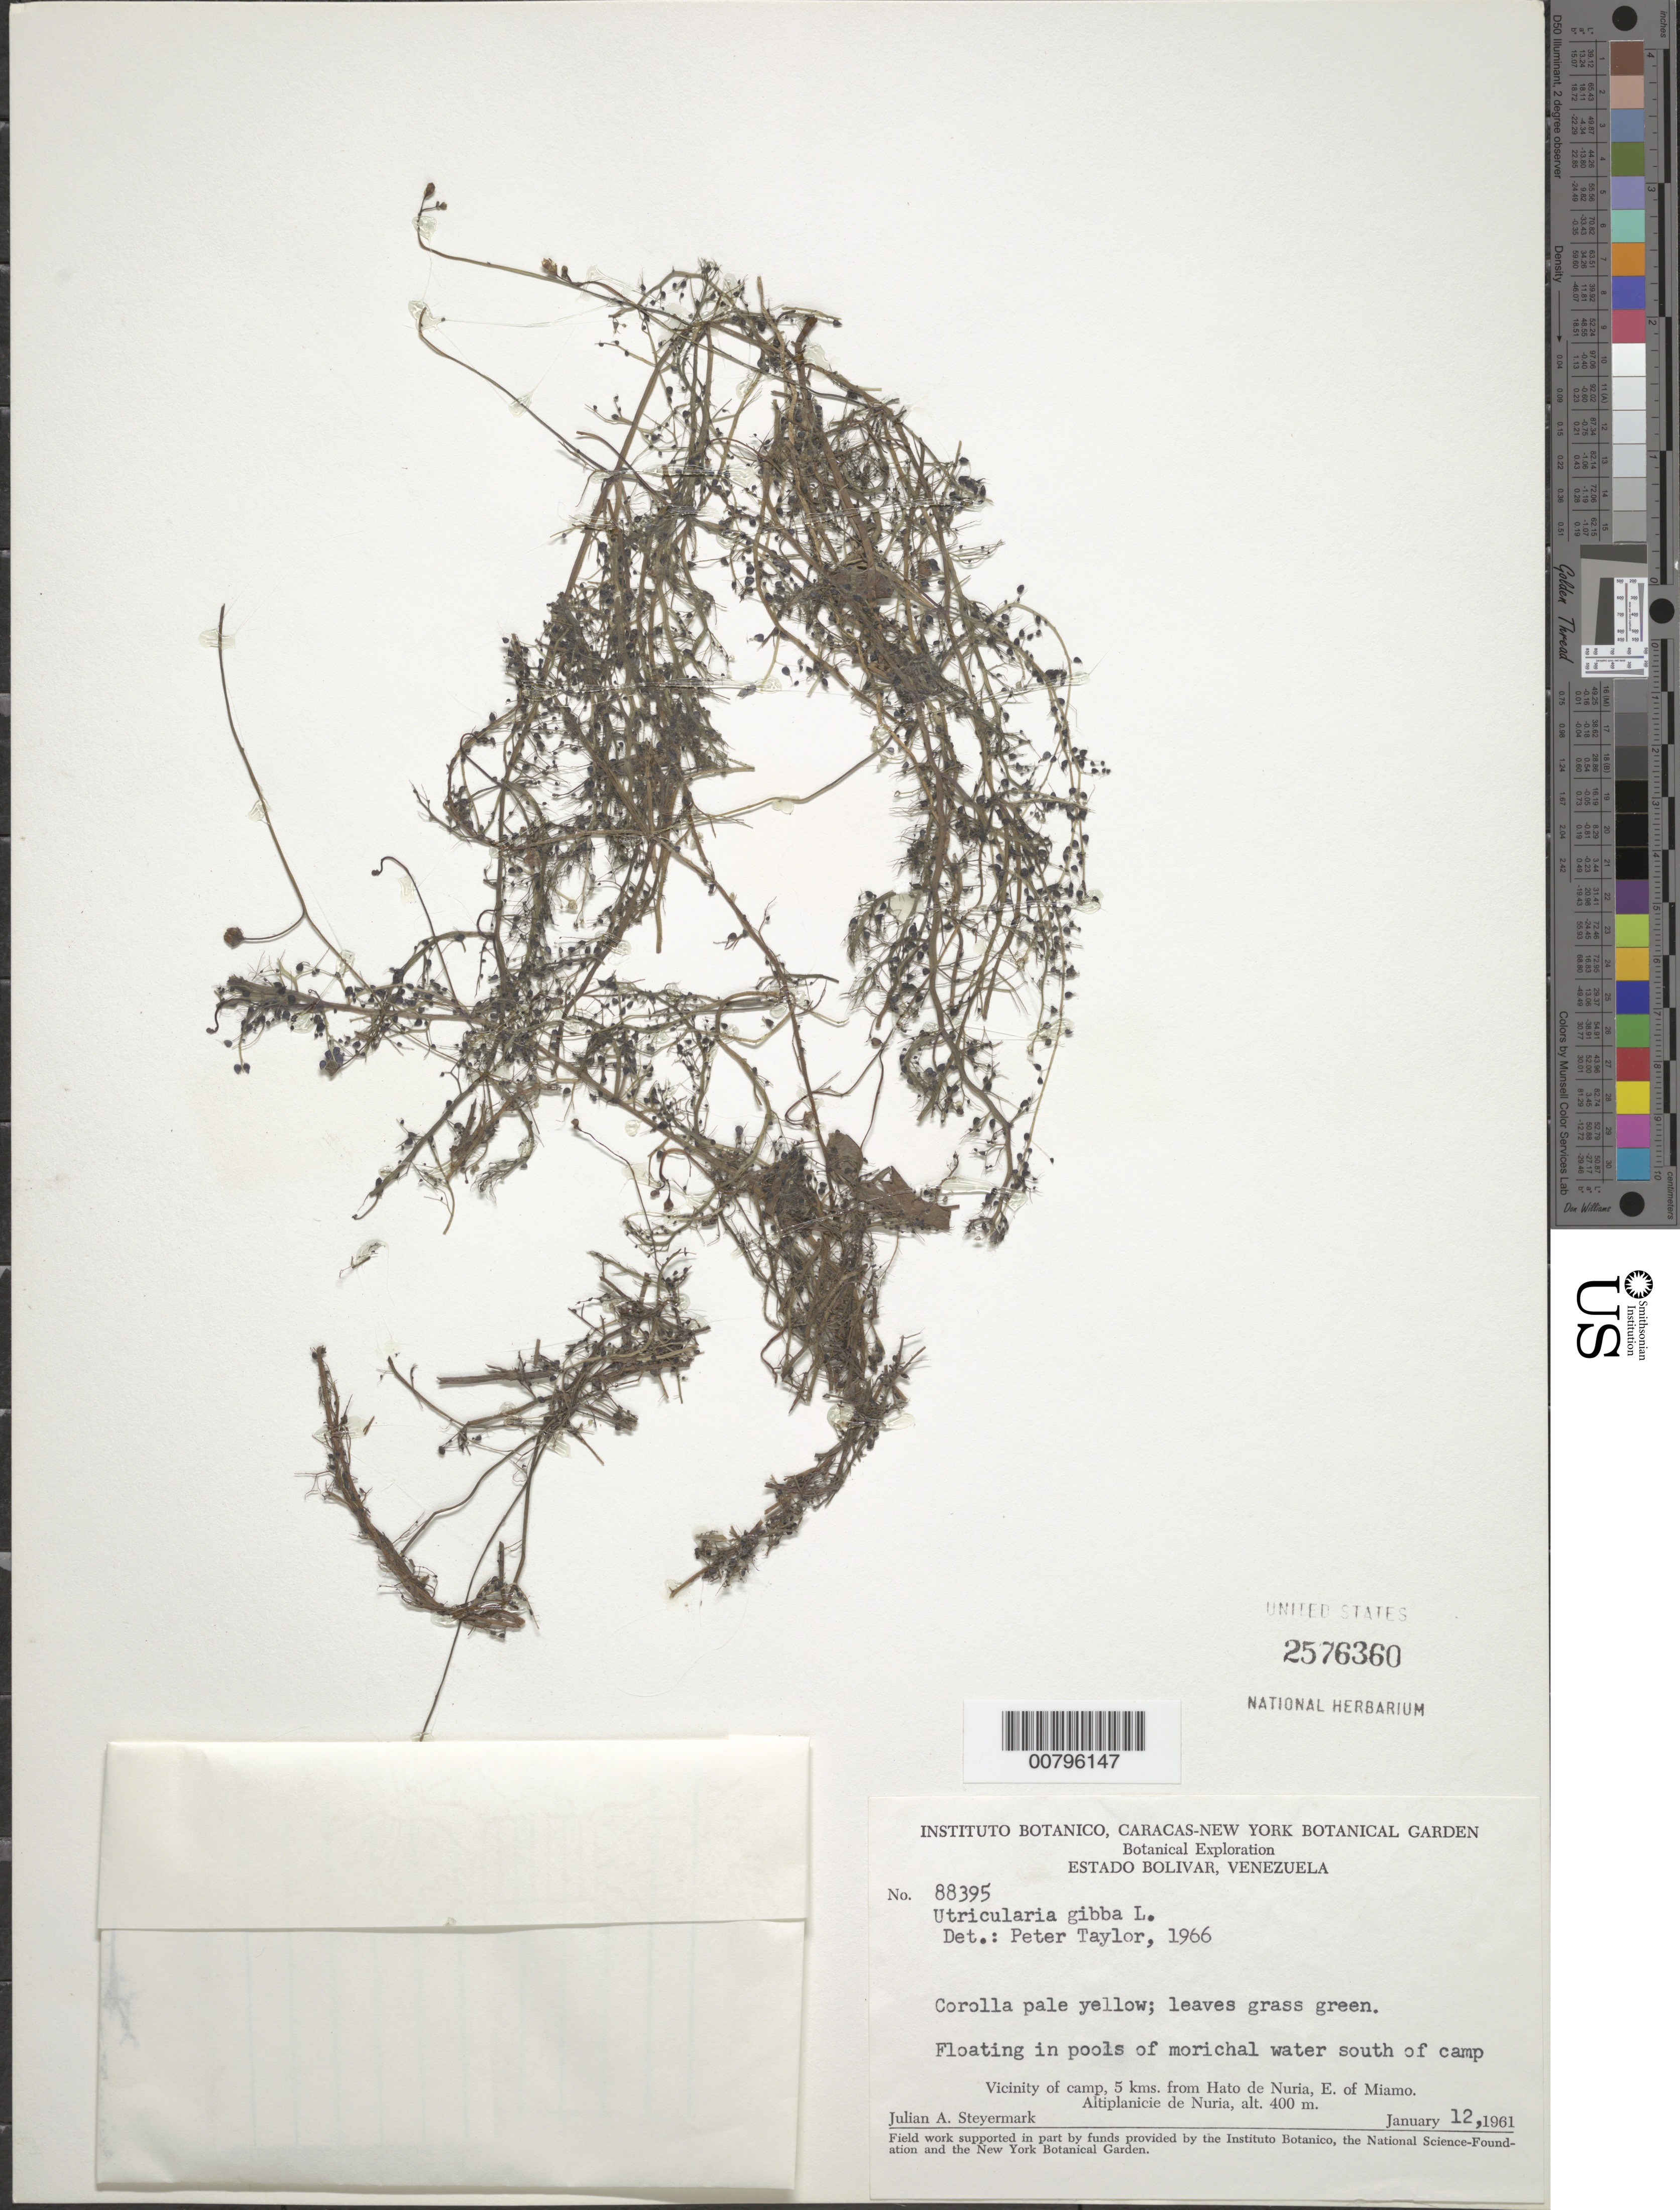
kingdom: Plantae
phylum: Tracheophyta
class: Magnoliopsida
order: Lamiales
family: Lentibulariaceae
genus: Utricularia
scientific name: Utricularia gibba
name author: L.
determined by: Taylor, P.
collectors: J. Steyermark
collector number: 88395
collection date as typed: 12-Jan-61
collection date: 1961-01-12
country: Venezuela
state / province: Bolívar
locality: Hato de Nuria, 5 km from; E of Miamo, Altiplanicie de Nuria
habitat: Floating in pools of morichal water south of camp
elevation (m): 400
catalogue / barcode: US 2576360